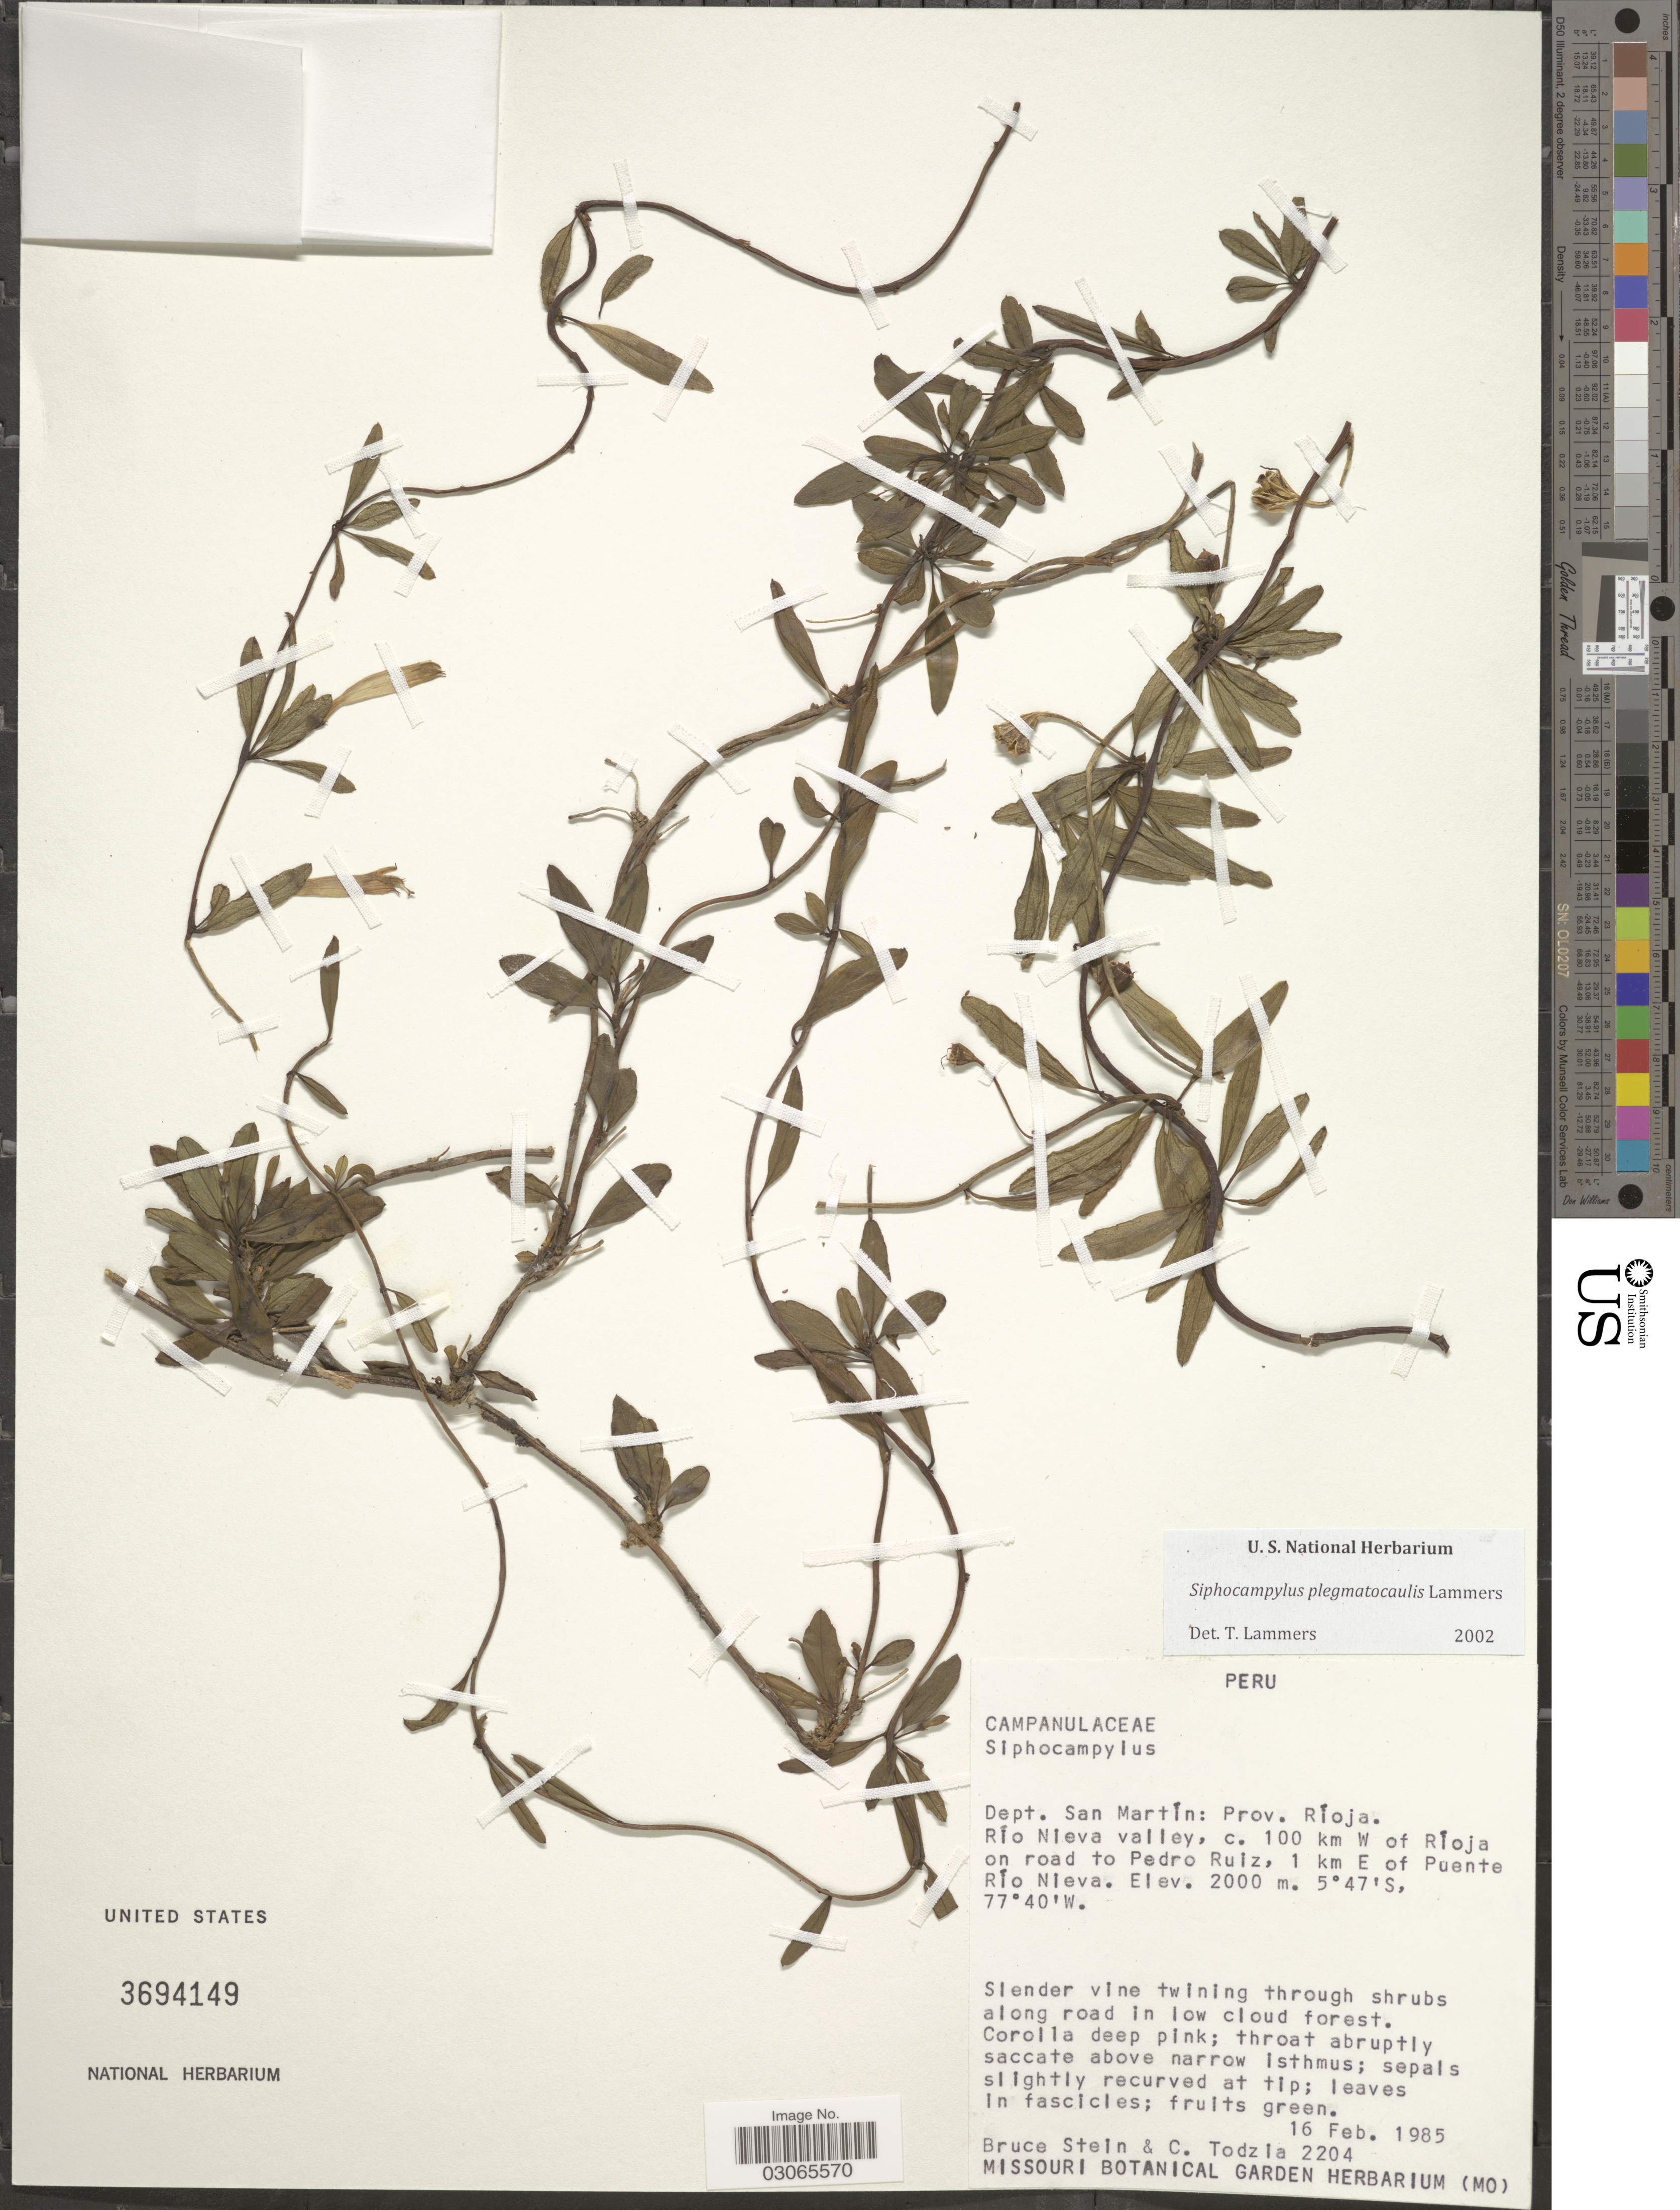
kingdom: Plantae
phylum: Tracheophyta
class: Magnoliopsida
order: Asterales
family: Campanulaceae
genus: Siphocampylus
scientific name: Siphocampylus plegmatocaulis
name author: Lammers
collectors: B. A. Stein & C. A. Todzia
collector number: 2204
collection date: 1985-02-16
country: Peru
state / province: San Martín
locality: Dept. San Martín: Prov. Ríoja. Río Nieva valley, c. 100 km W of Ríoja on road to Pedro Ruiz, 1 km E of Puente Río Nieva.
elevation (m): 2000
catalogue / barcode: US 3694149